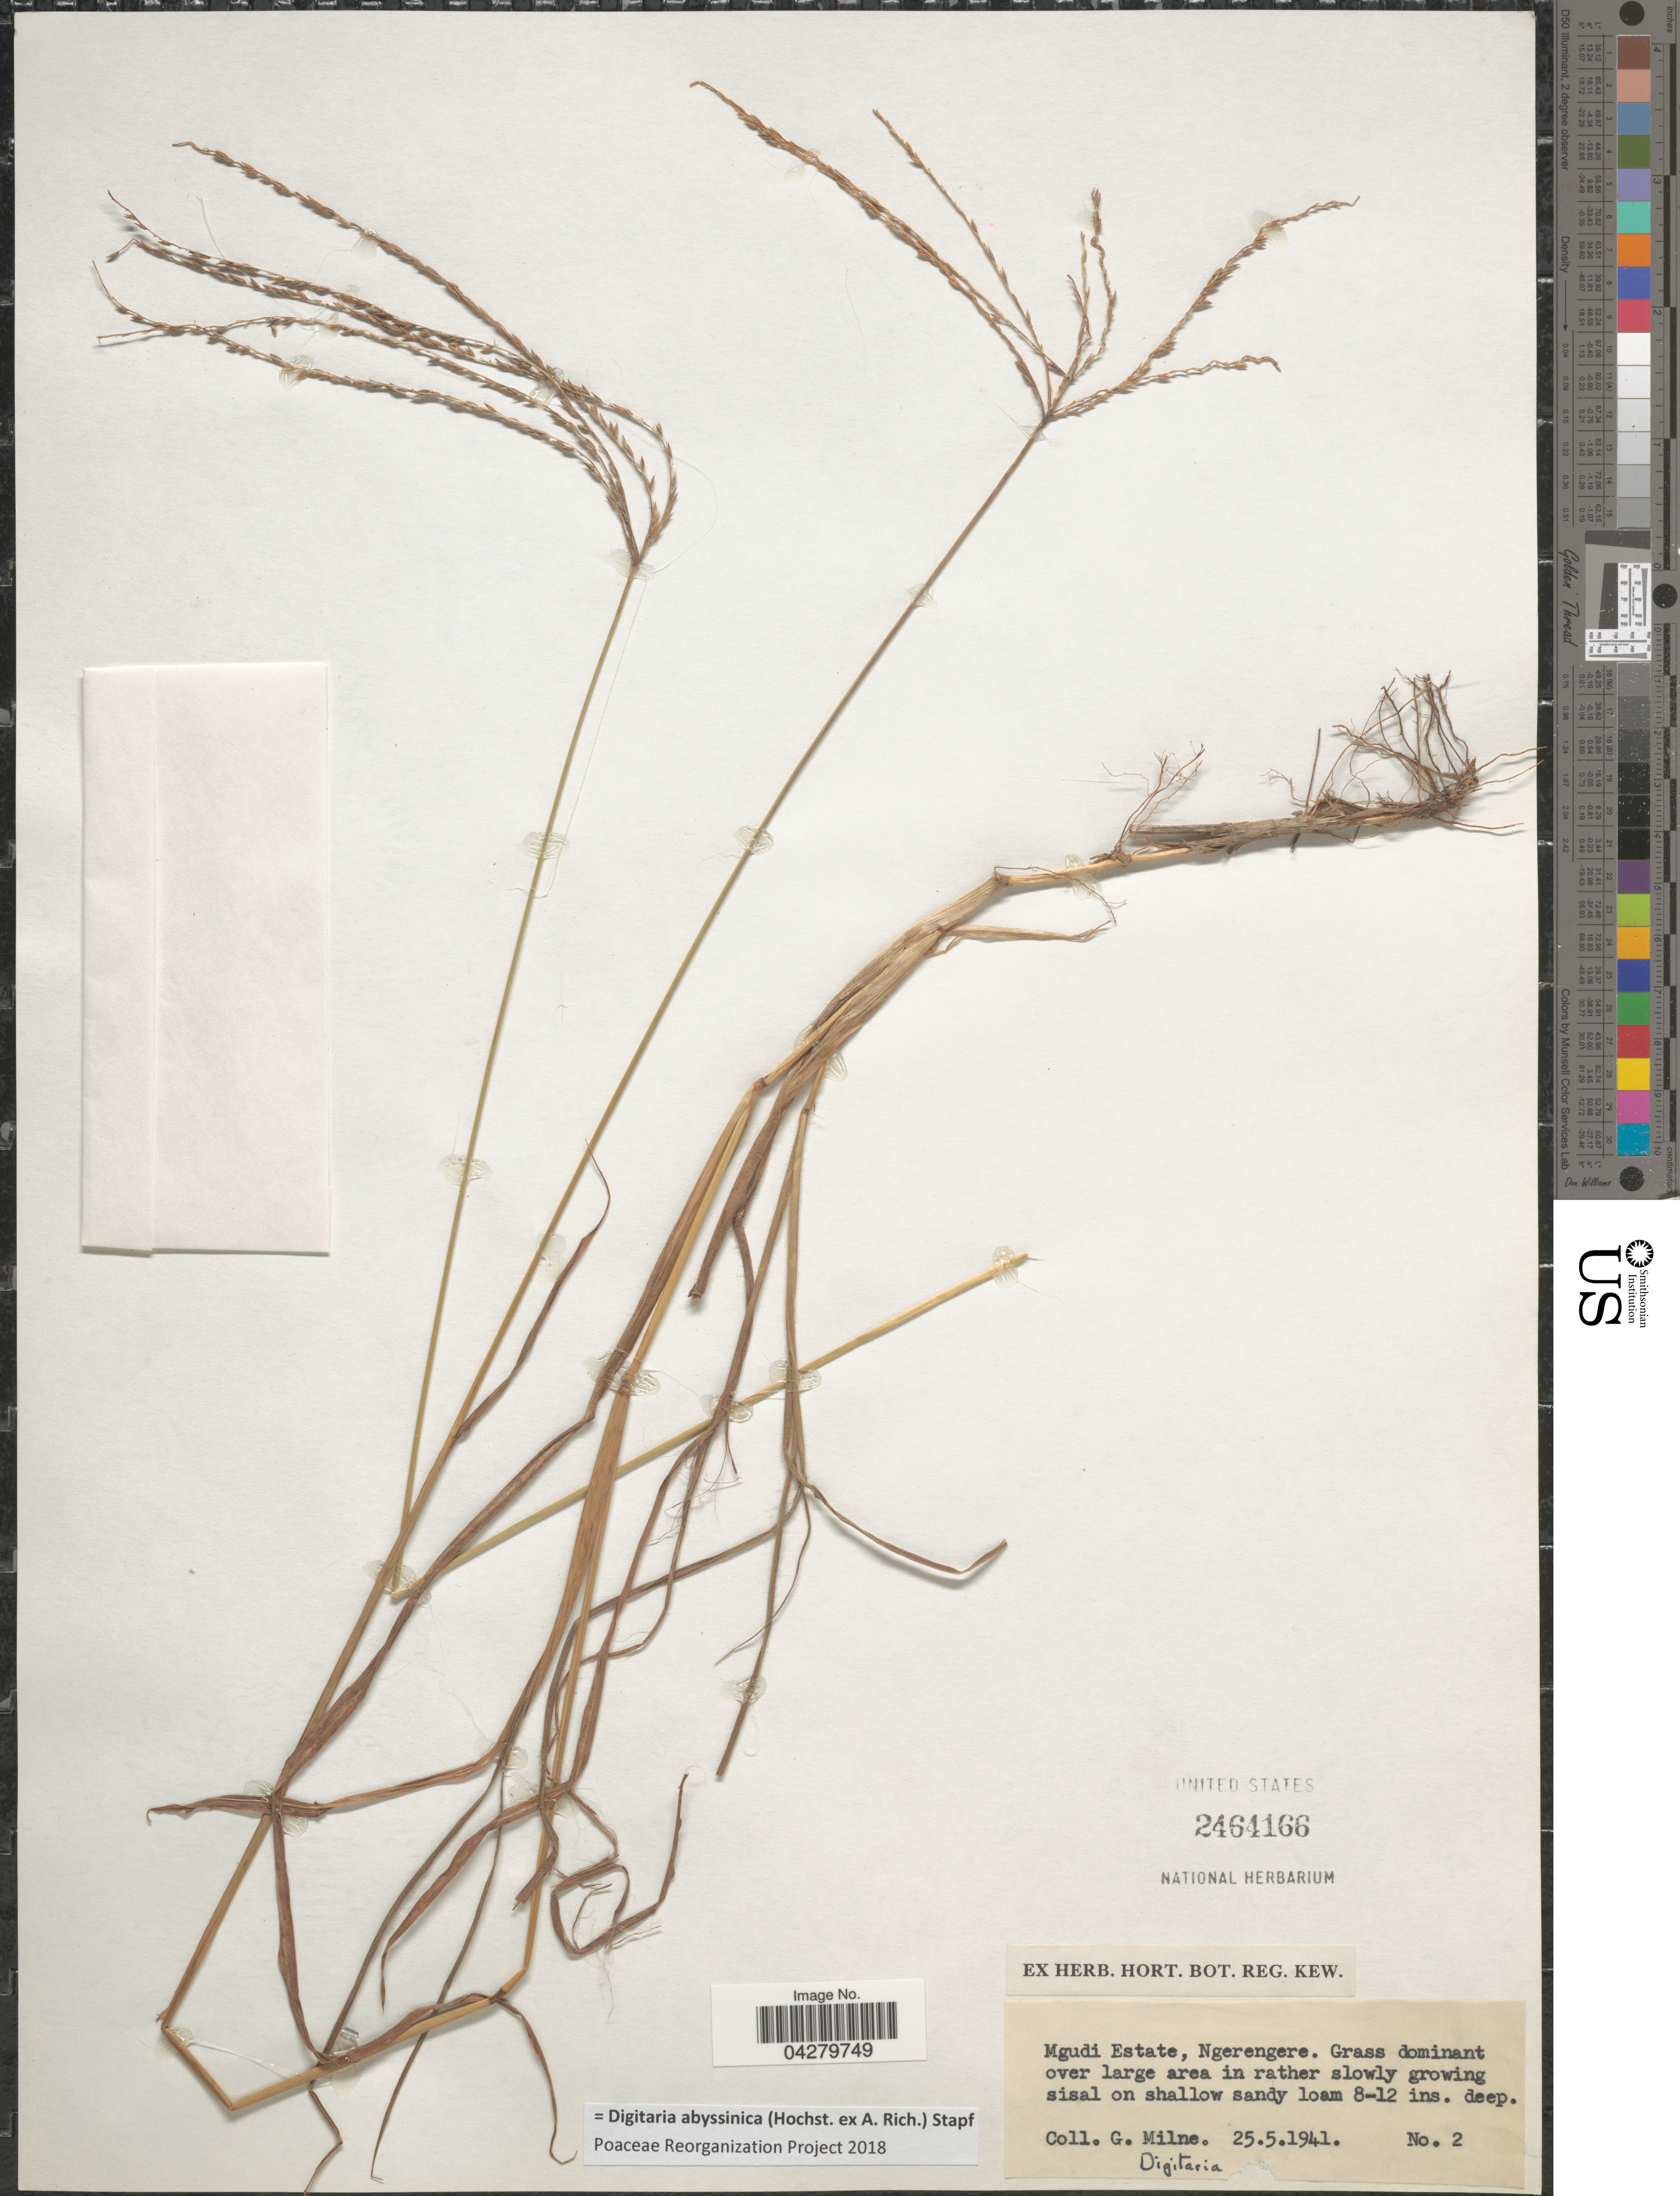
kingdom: Plantae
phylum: Tracheophyta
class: Liliopsida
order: Poales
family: Poaceae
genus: Digitaria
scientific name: Digitaria abyssinica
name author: (Hochst. ex Rich.) Stapf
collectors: G. Milne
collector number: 2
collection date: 1941-05-25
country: Tanzania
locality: Mgudi Estate, Ngerengere.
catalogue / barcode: US 2464166